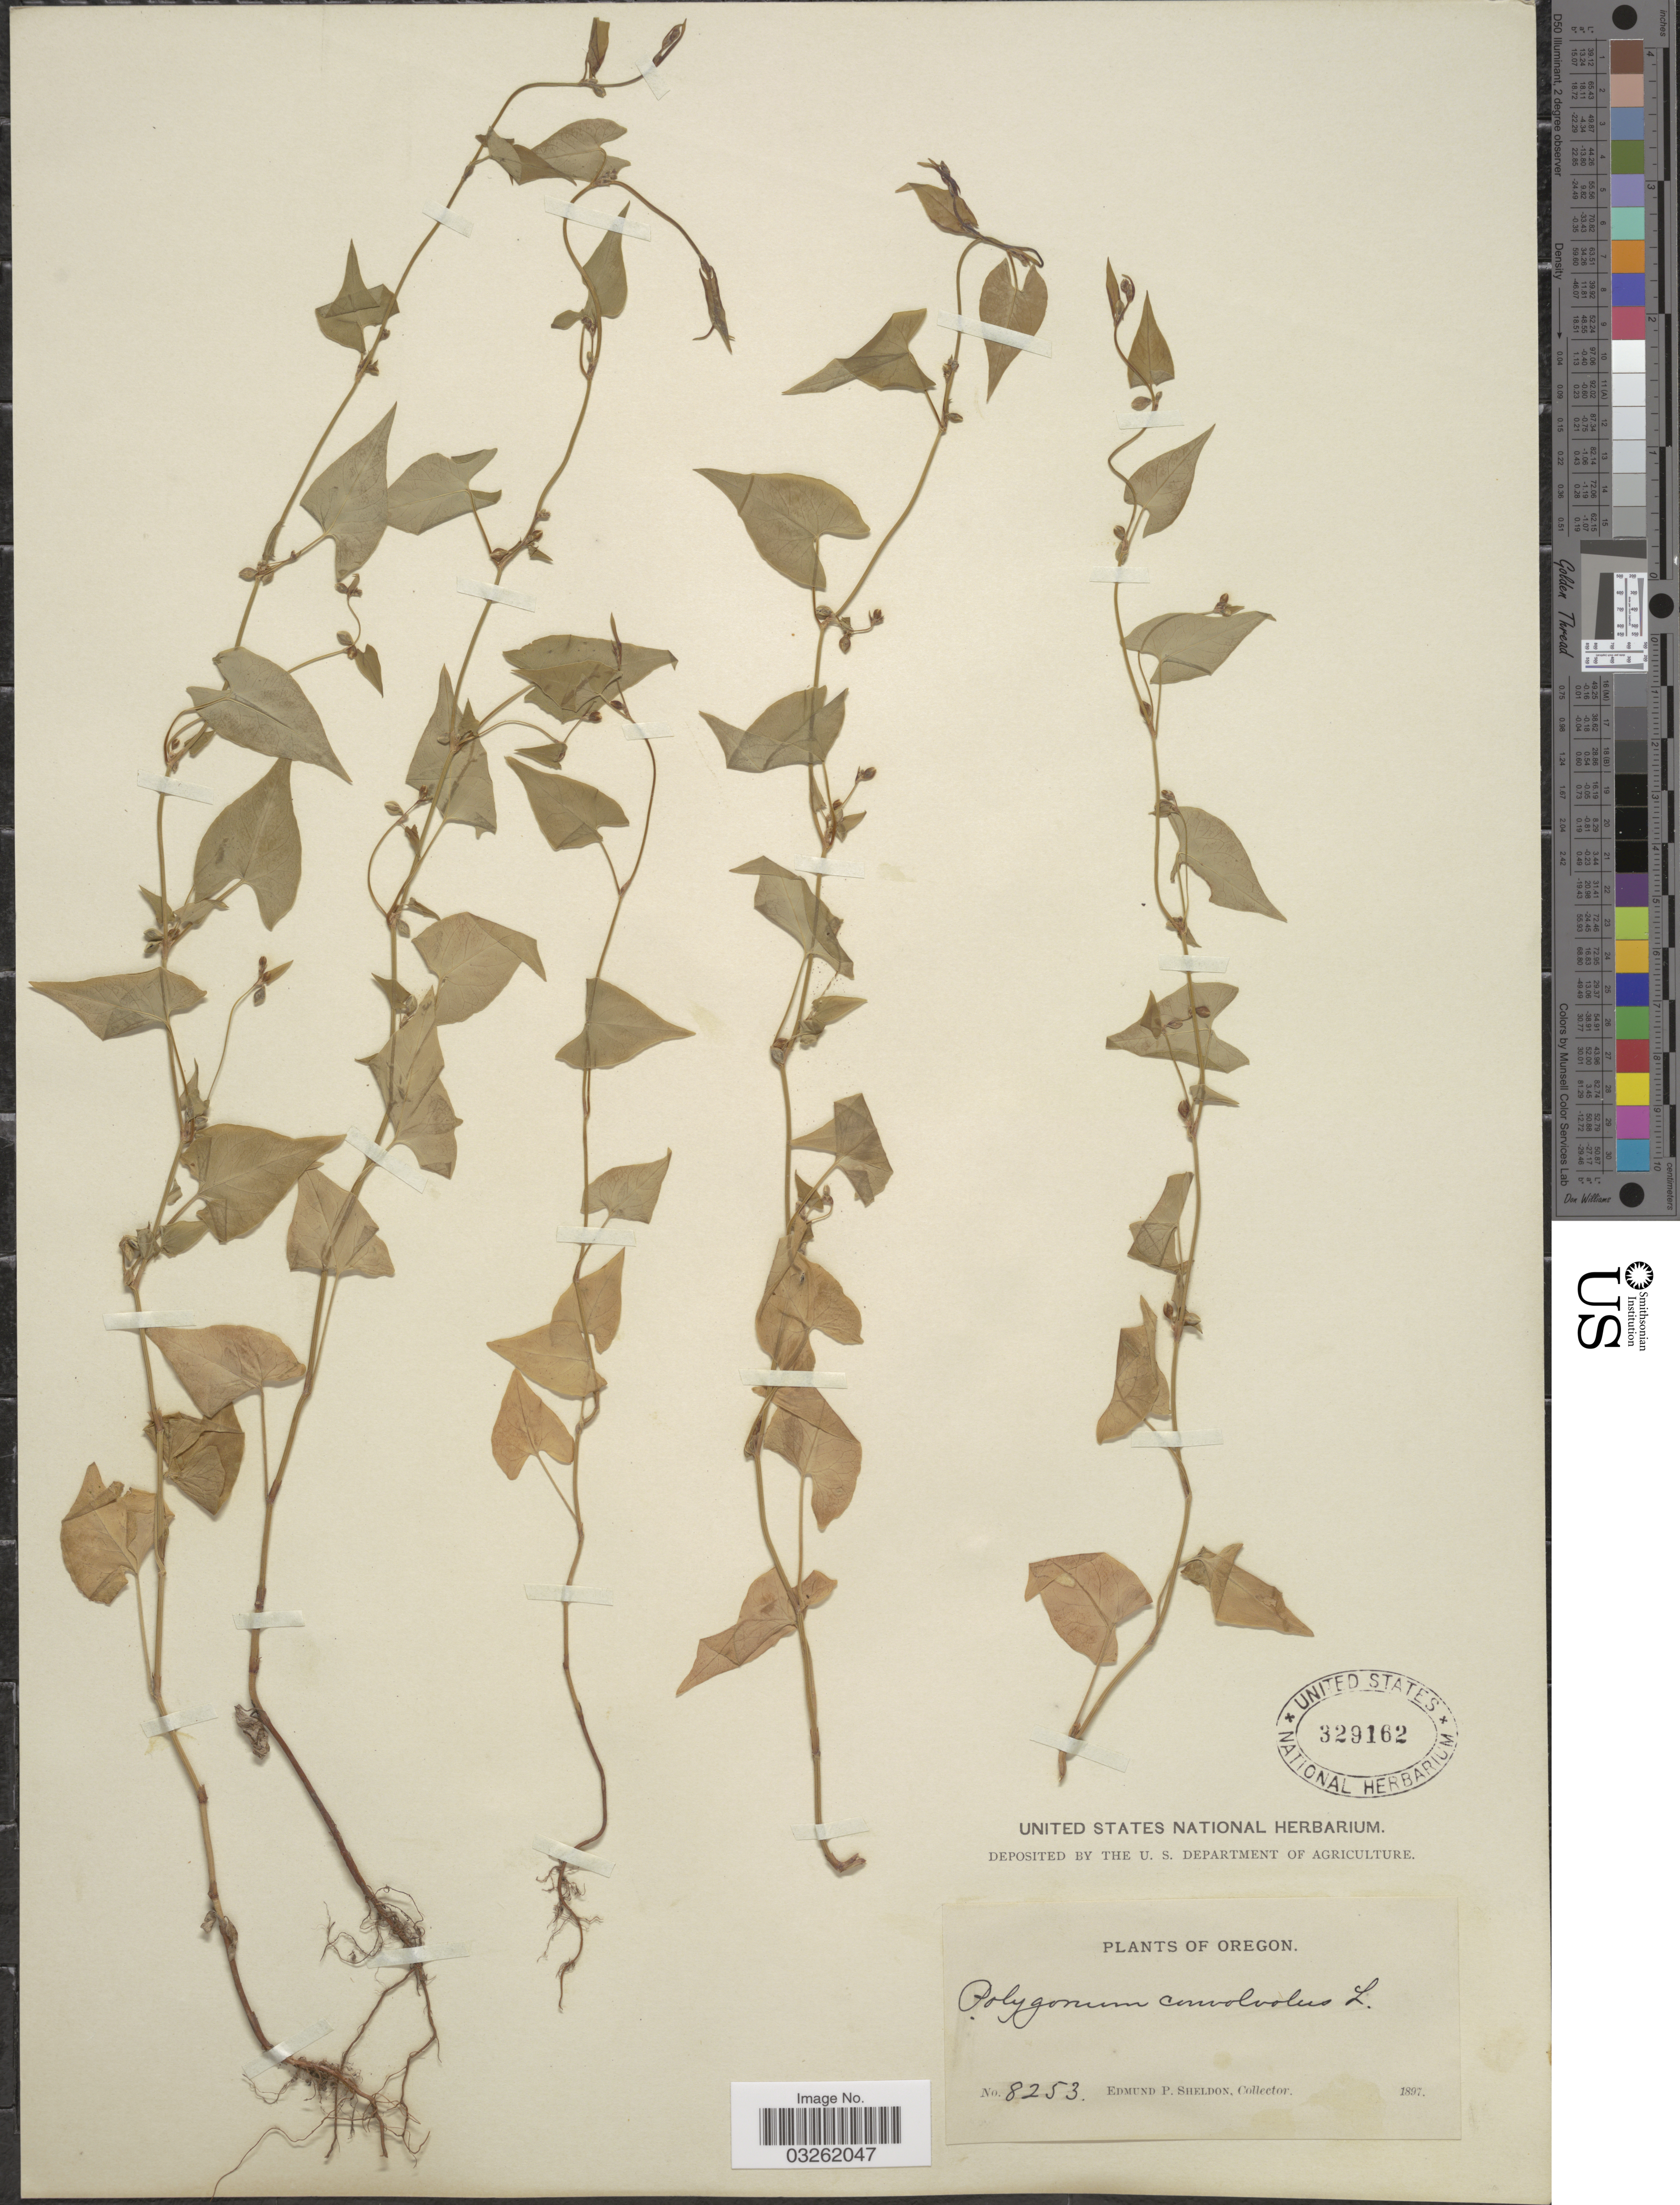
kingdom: Plantae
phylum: Tracheophyta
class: Magnoliopsida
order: Caryophyllales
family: Polygonaceae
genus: Fallopia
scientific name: Fallopia convolvulus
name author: (L.) Á. Löve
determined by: Strong, M. T., (US), Smithsonian Institution - National Museum of Natural History (UNITED STATES)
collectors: E. P. Sheldon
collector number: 8253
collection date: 1897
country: United States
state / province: Oregon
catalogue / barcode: US 329162